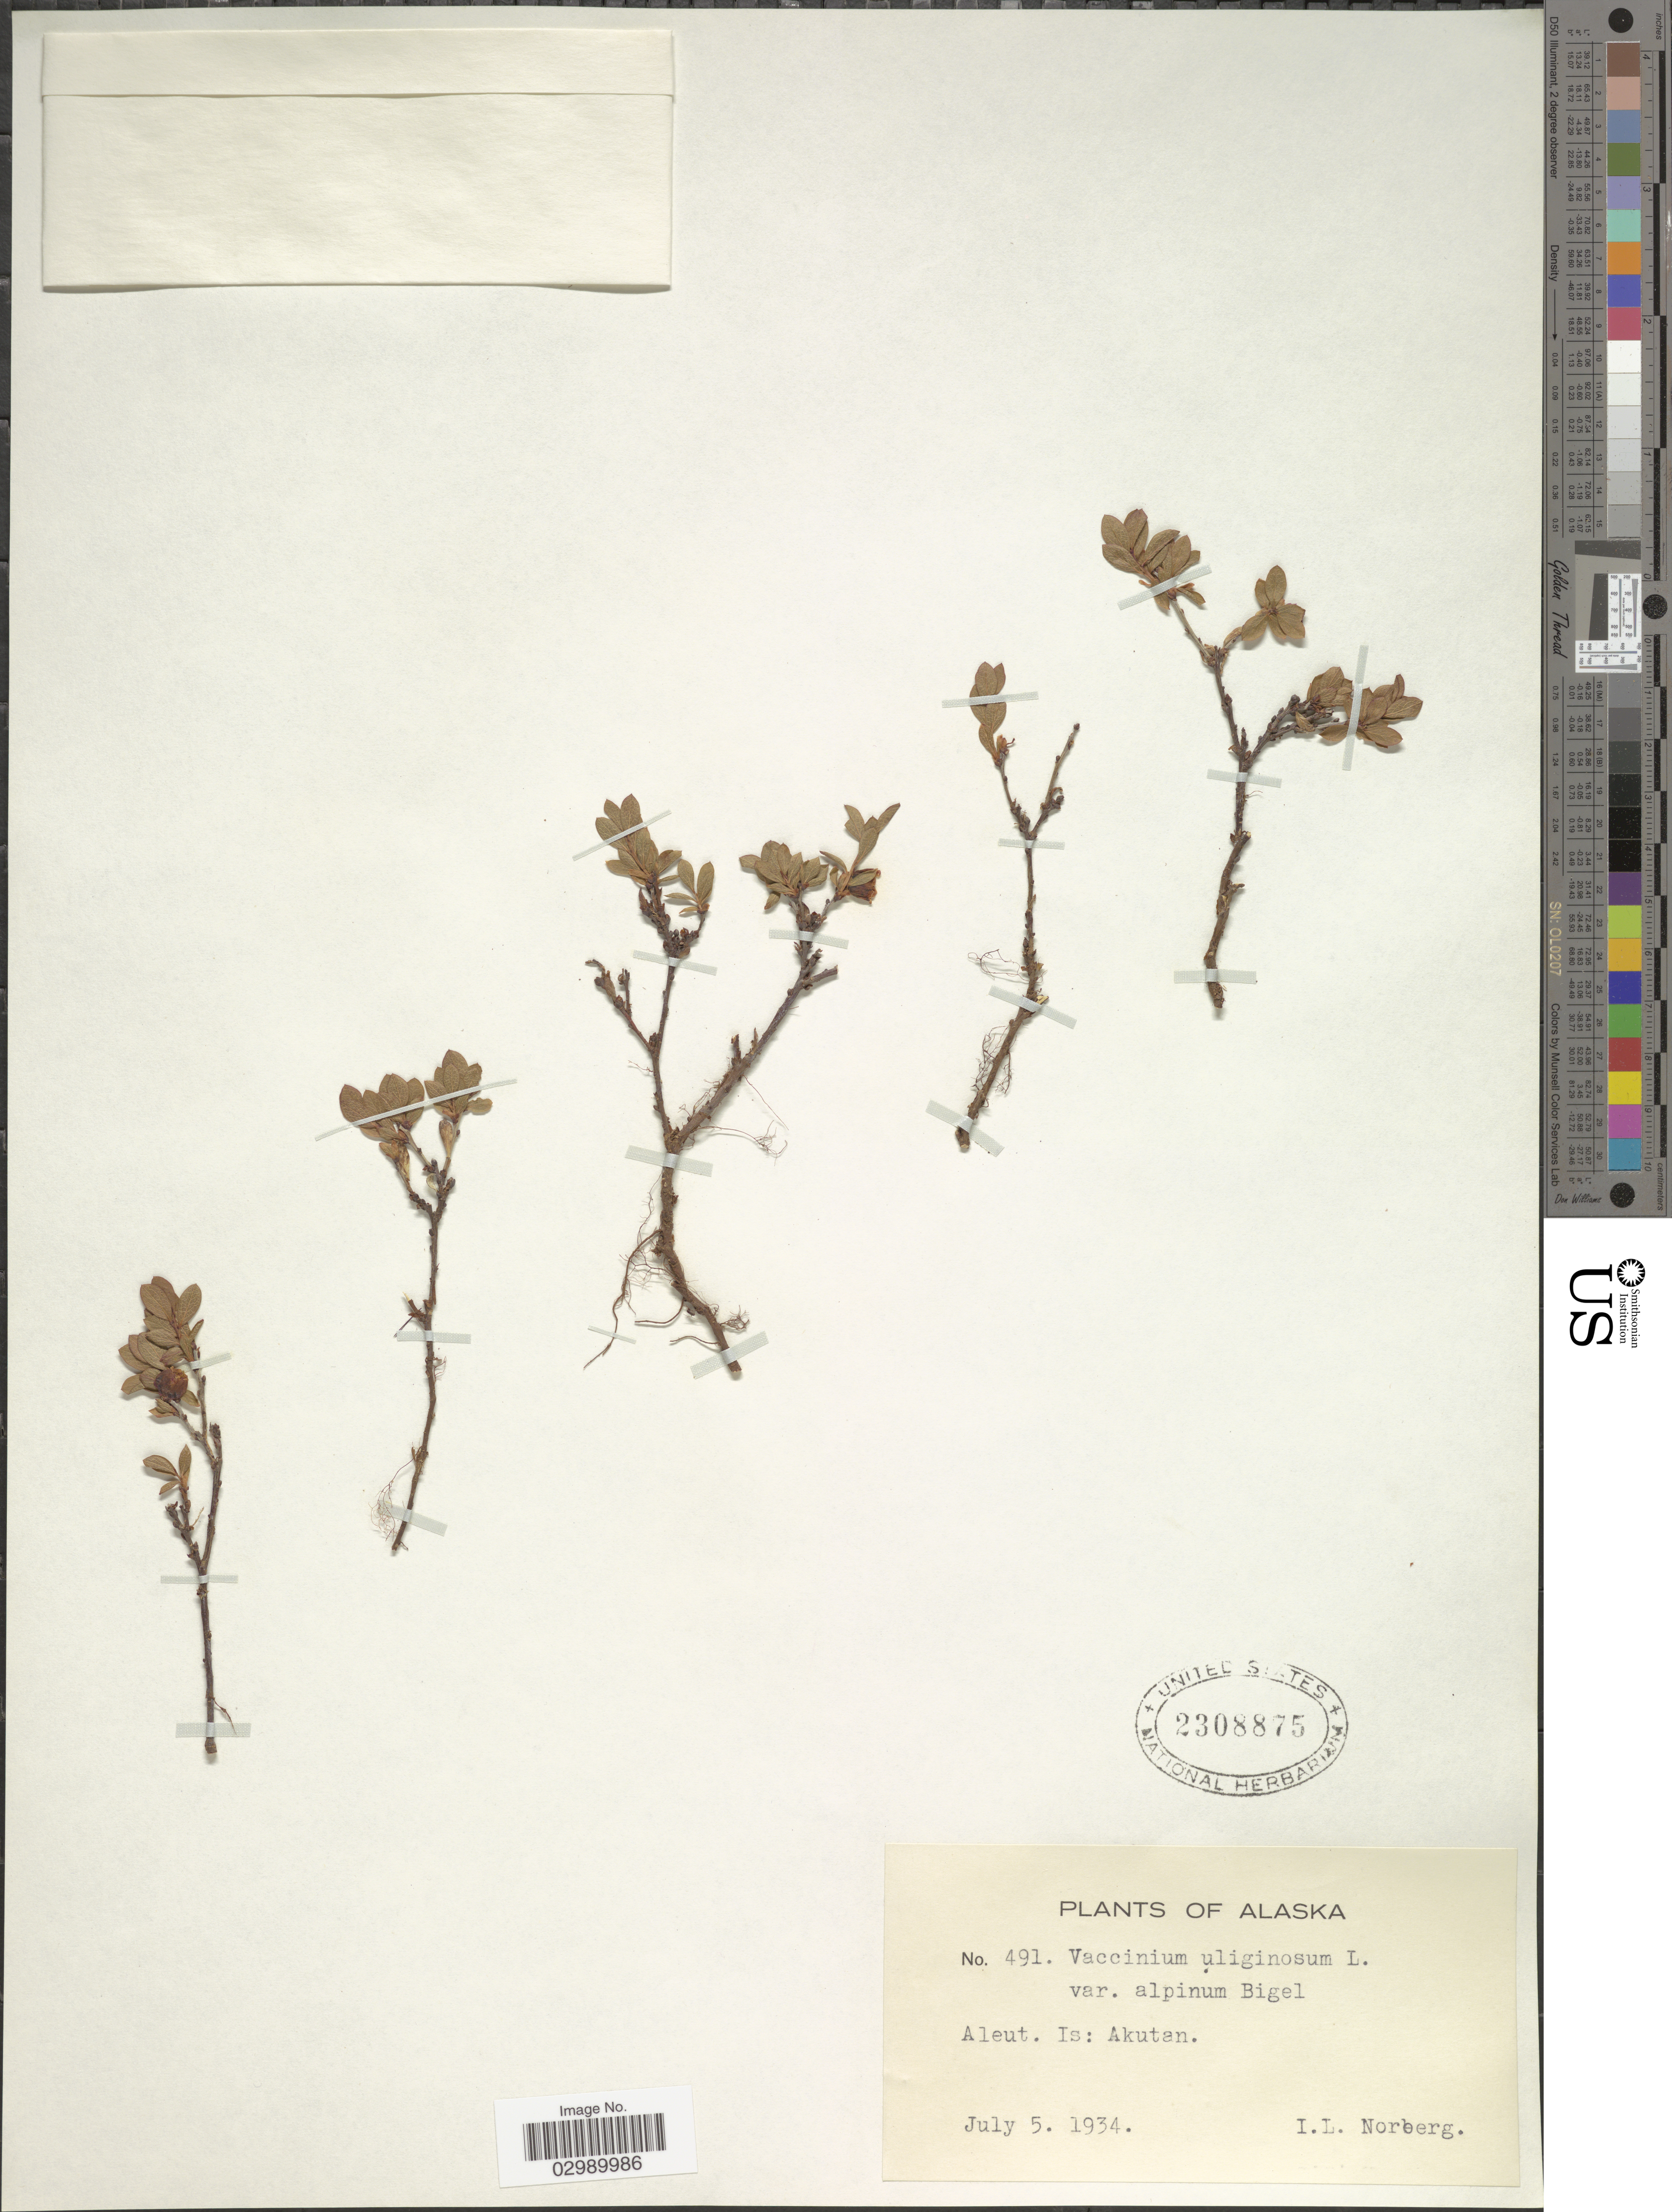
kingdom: Plantae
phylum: Tracheophyta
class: Magnoliopsida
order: Ericales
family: Ericaceae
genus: Vaccinium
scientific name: Vaccinium uliginosum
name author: L.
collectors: I. Norberg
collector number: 491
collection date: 1934-07-05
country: United States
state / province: Alaska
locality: Aleut. Is: Akutan.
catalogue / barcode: US 2308875